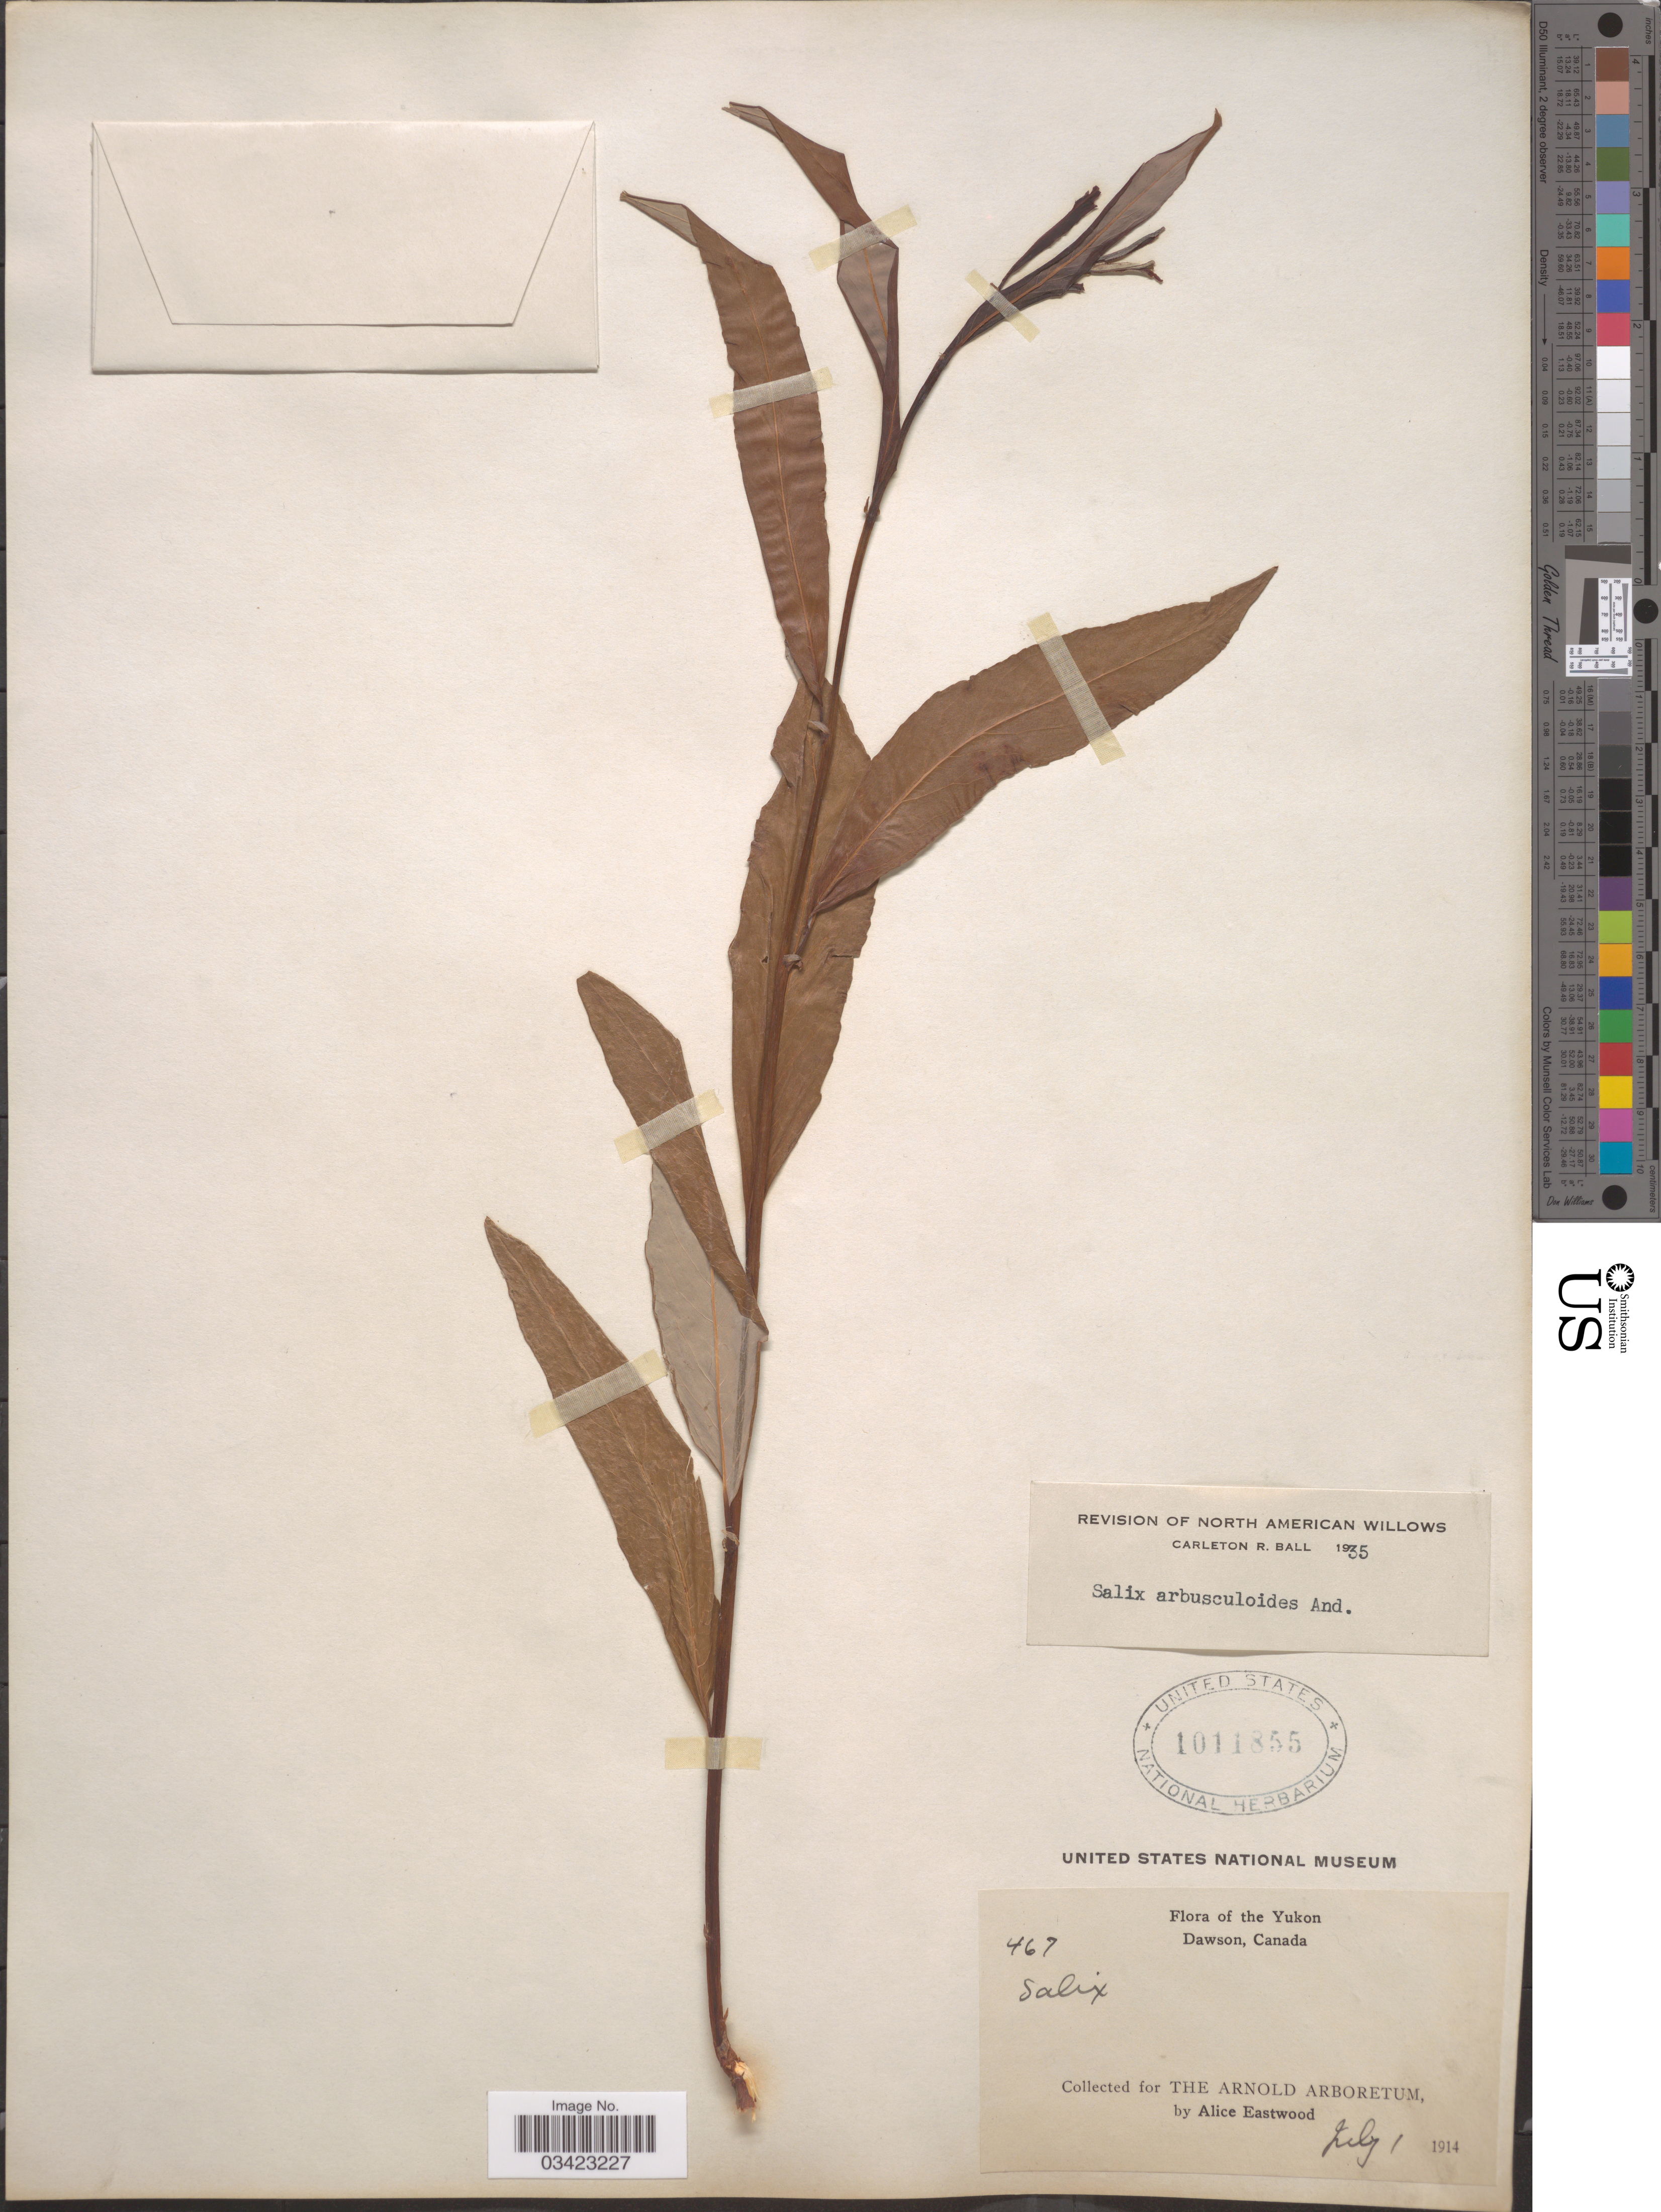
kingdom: Plantae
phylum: Tracheophyta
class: Magnoliopsida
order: Malpighiales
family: Salicaceae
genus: Salix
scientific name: Salix arbusculoides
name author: Andersson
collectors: A. Eastwood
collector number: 467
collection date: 1914-07-01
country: Canada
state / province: Yukon Territory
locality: Yukon. Dawson.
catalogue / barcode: US 1011855